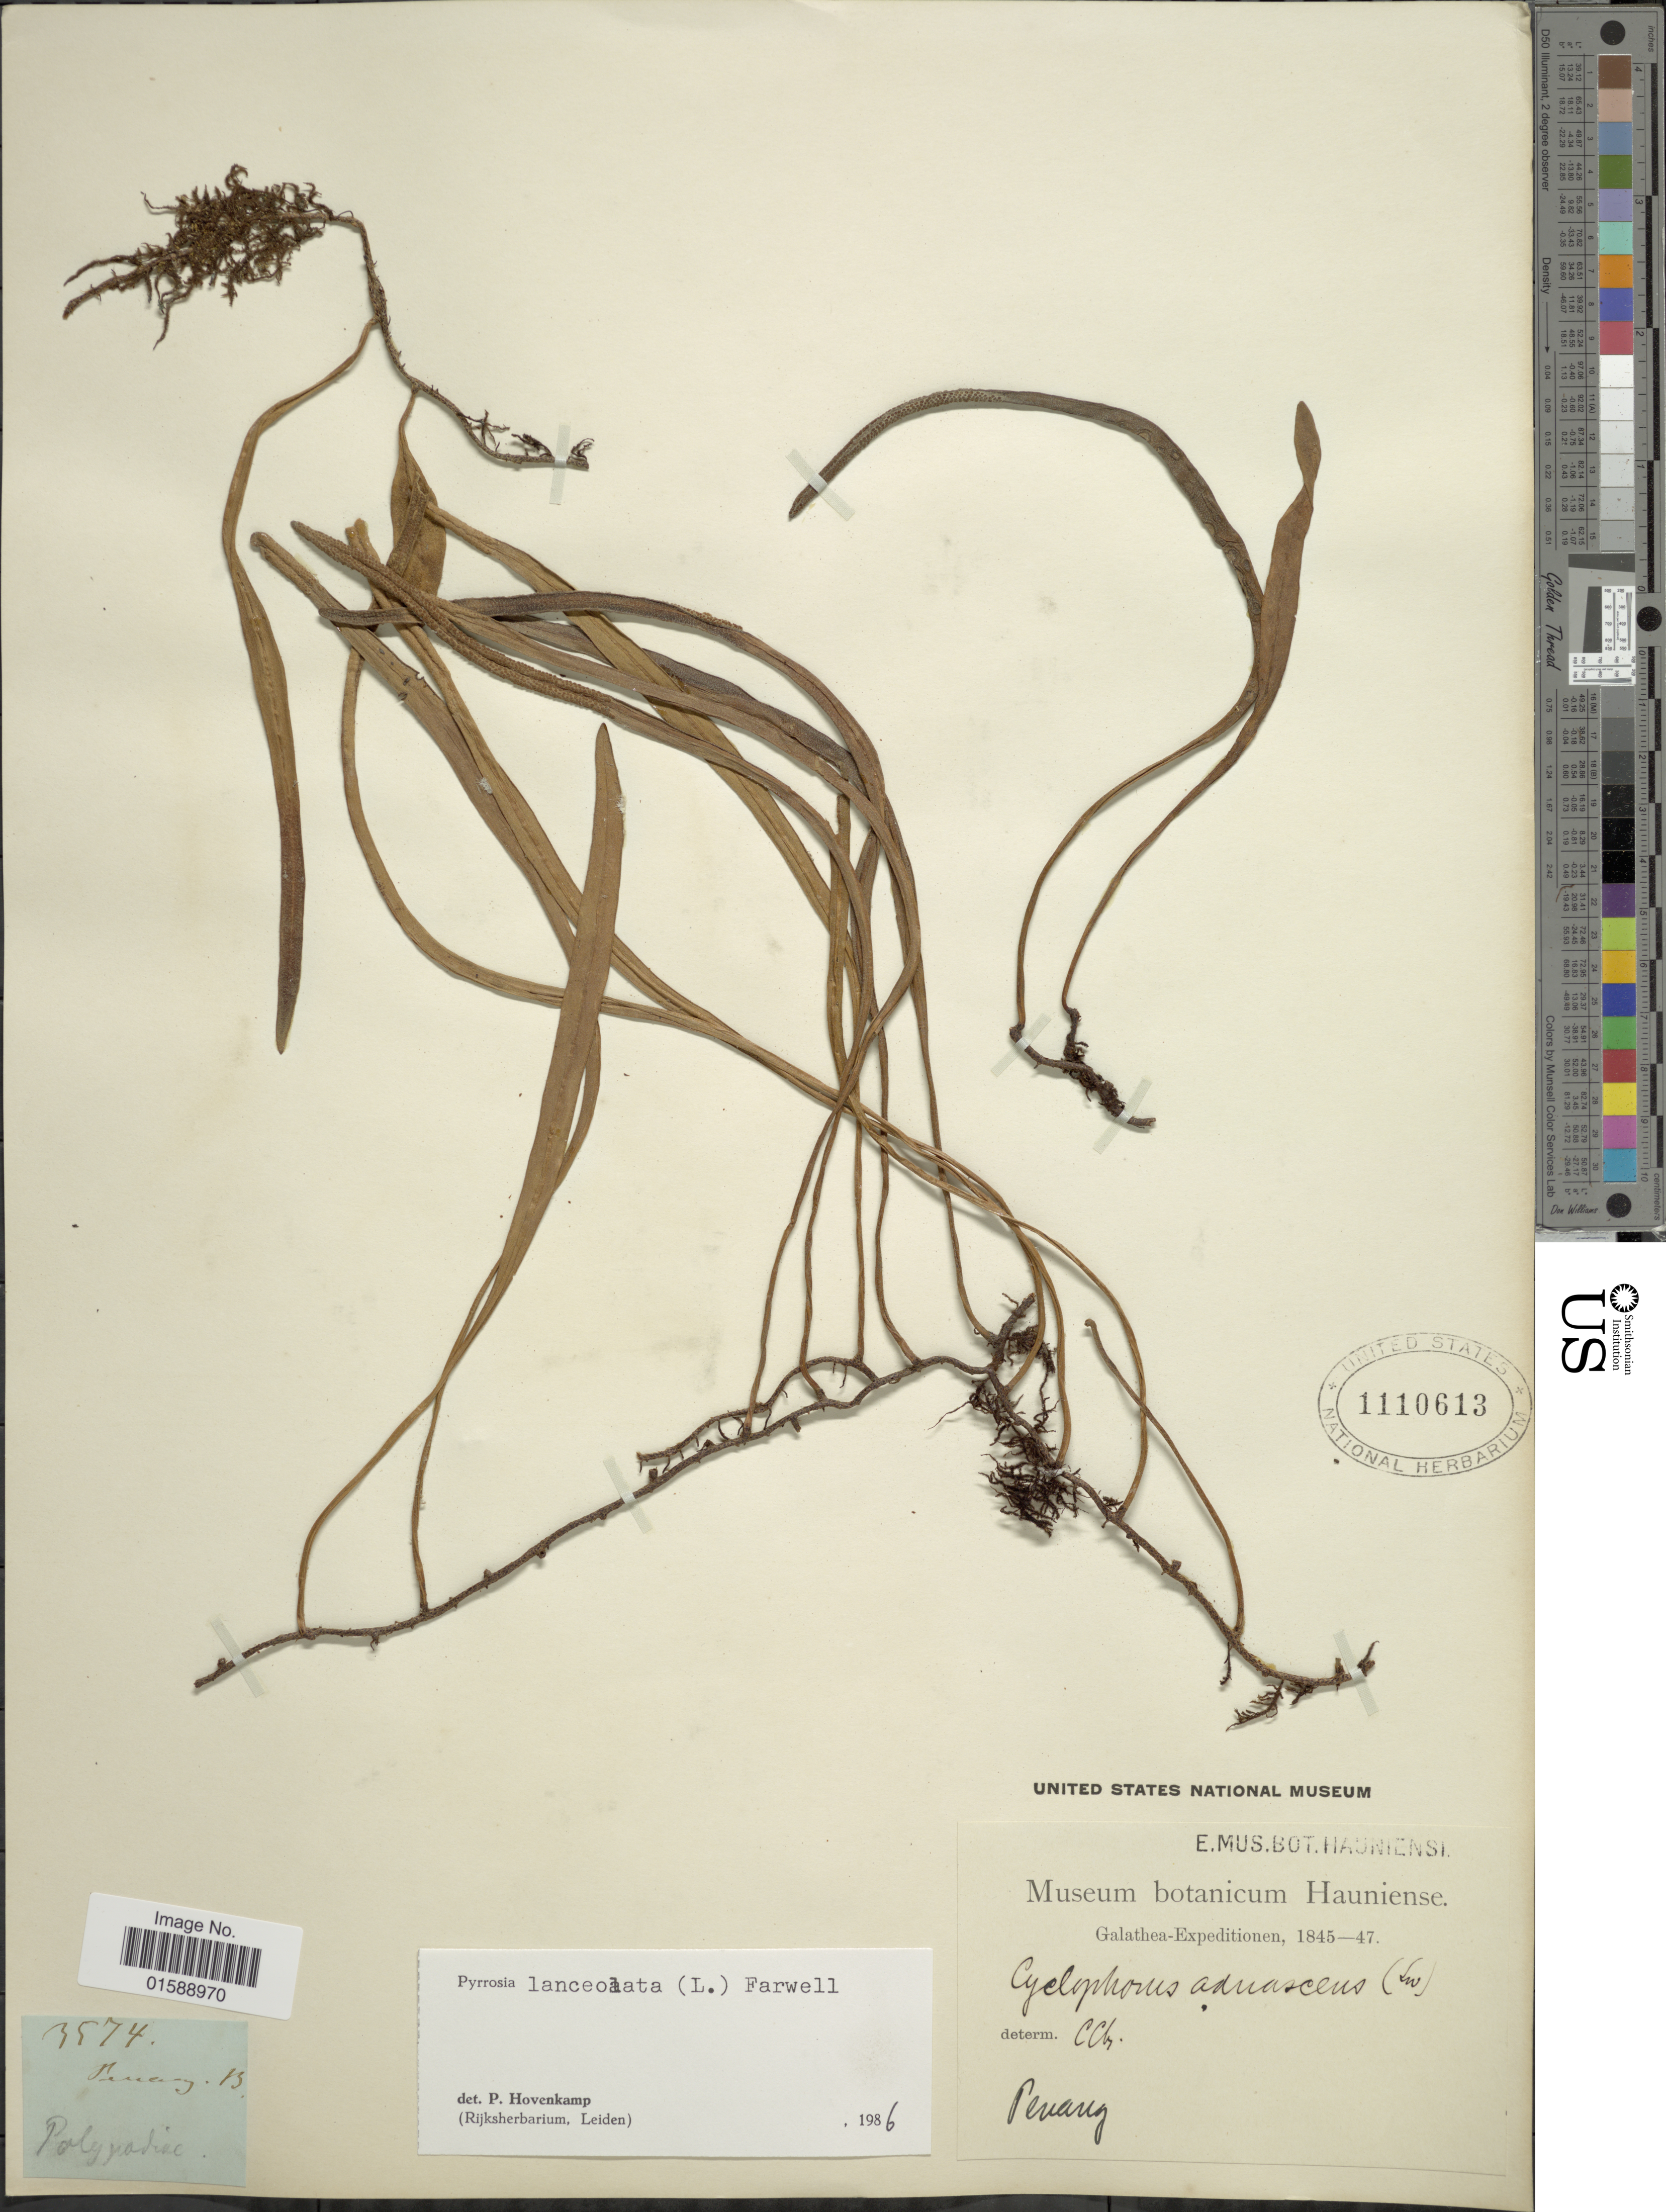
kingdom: Plantae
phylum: Tracheophyta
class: Polypodiopsida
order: Polypodiales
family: Polypodiaceae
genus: Pyrrosia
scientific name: Pyrrosia lanceolata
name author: (L.) Farw.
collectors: ex Museum Botanicum Hauniense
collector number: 3547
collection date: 1845/1847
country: Malaysia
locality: Penang. Galathea [unsure placement]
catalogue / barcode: US 1110613